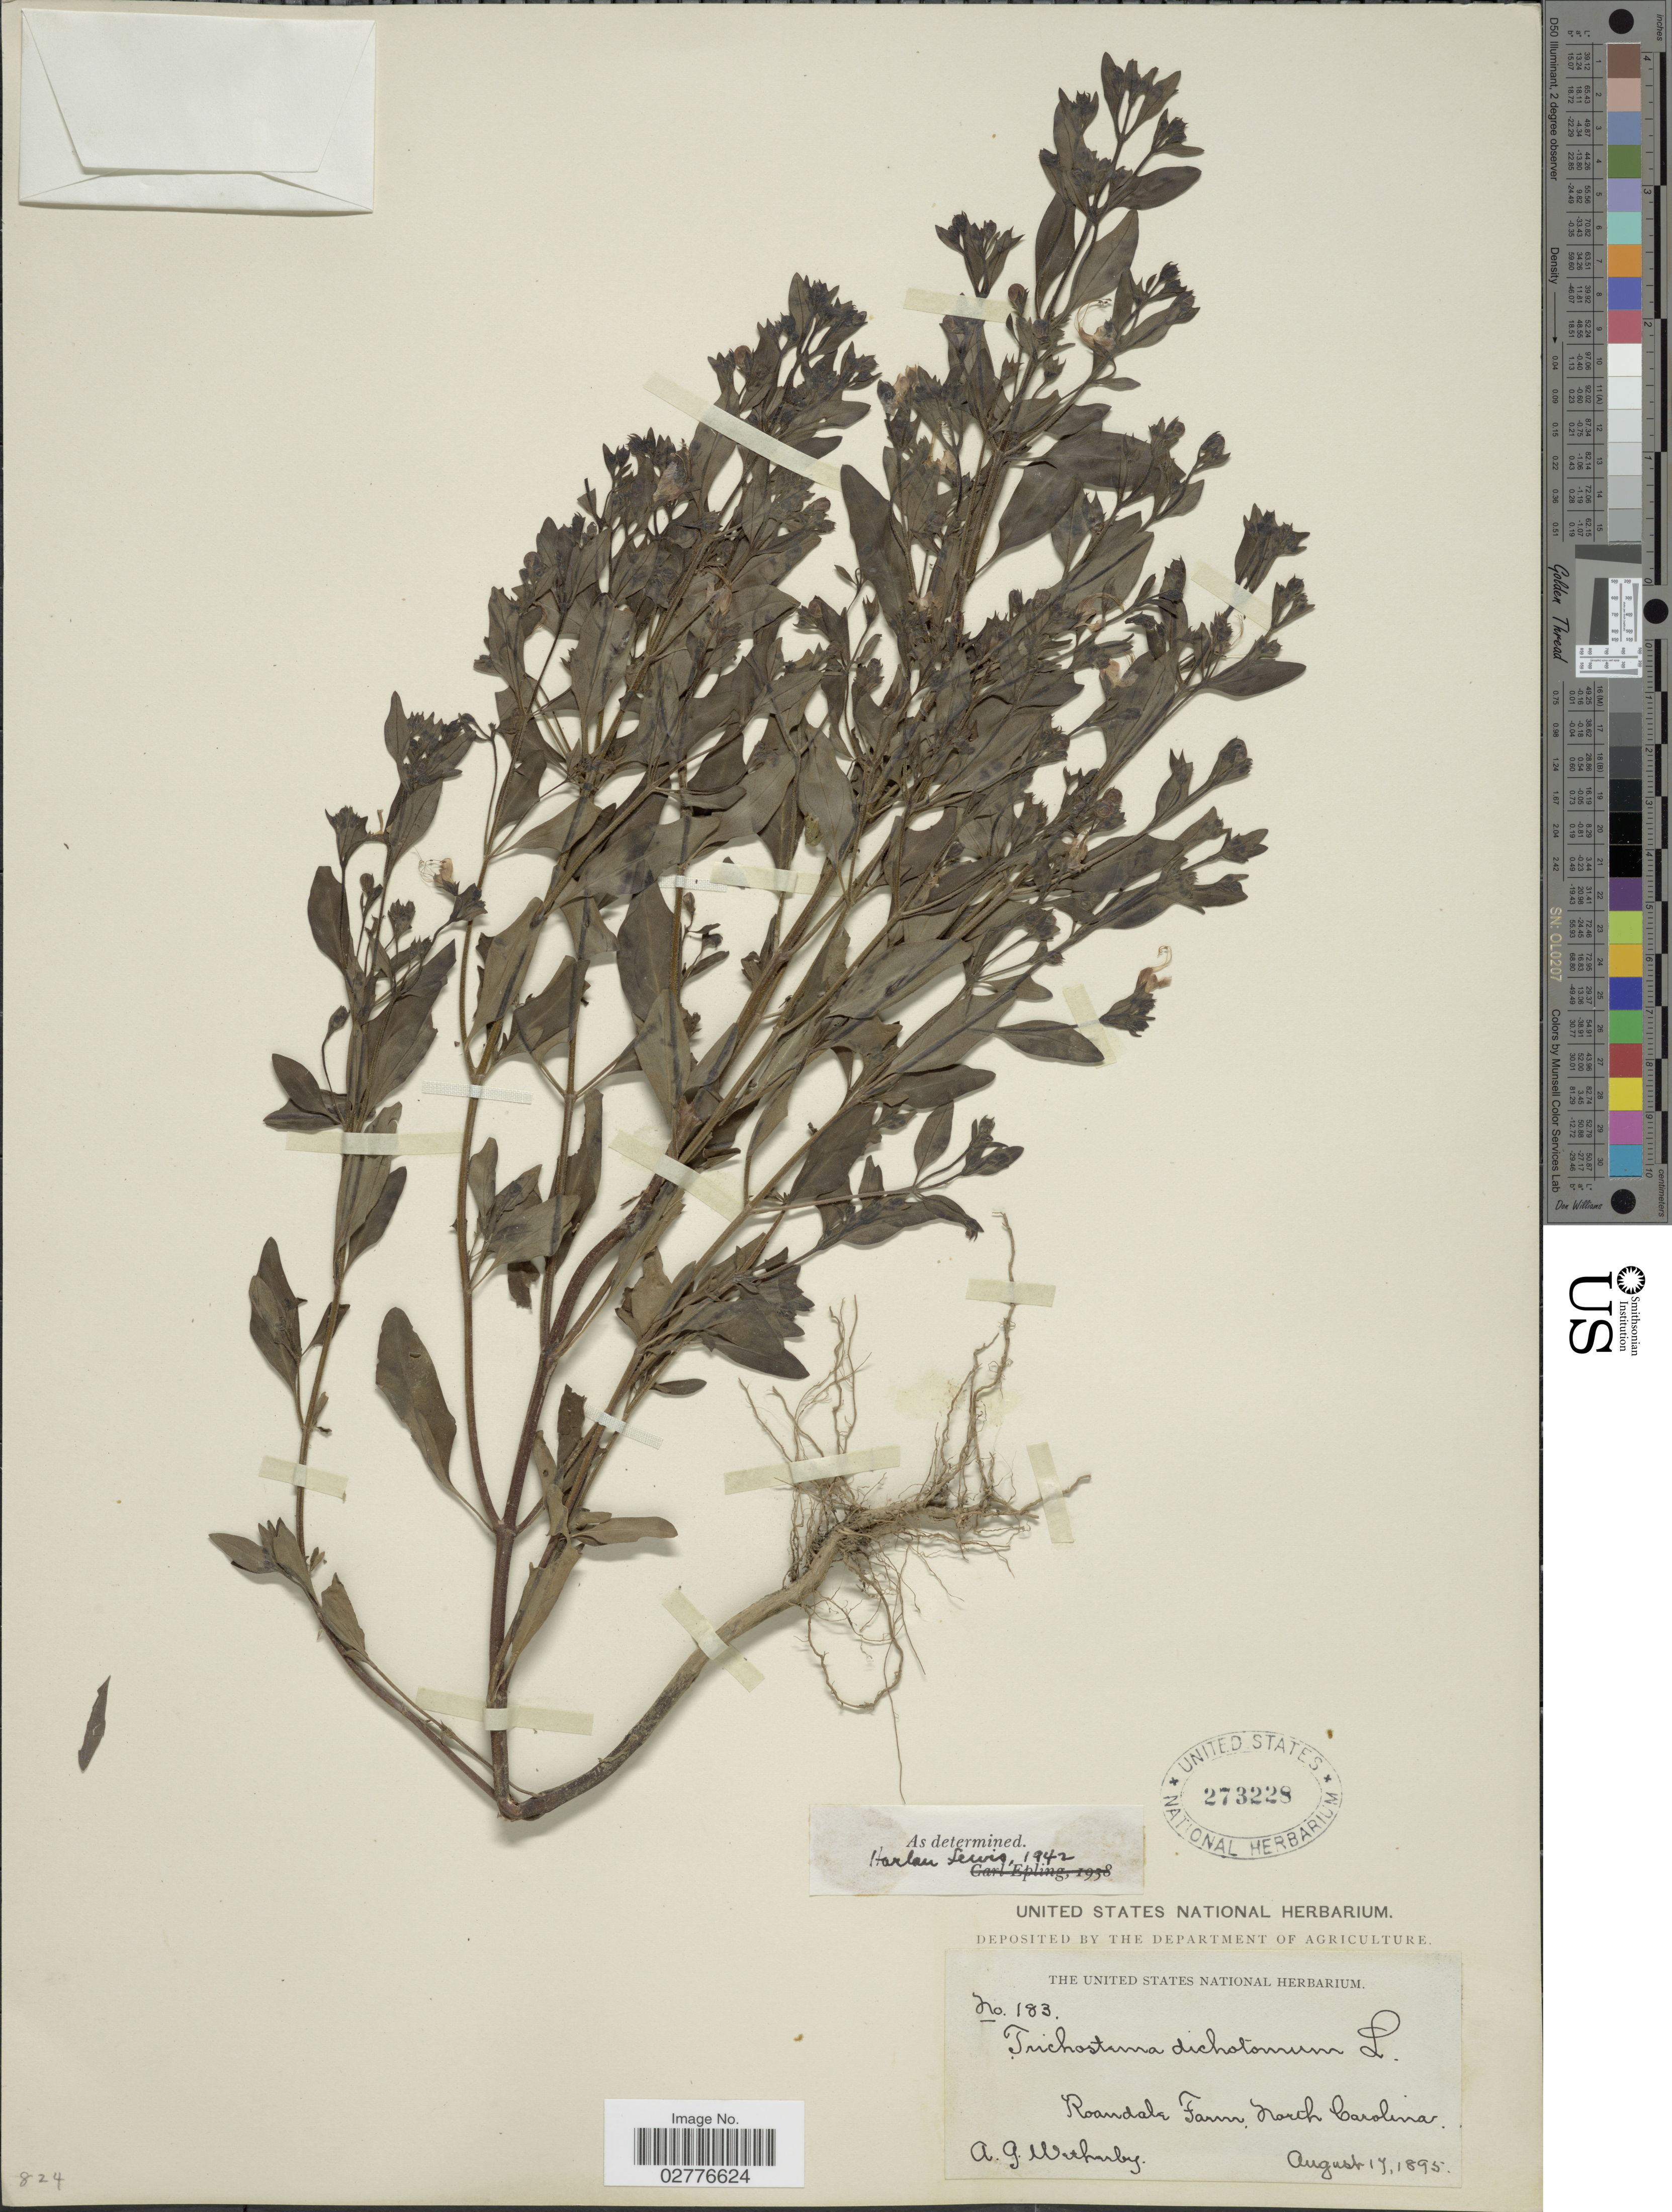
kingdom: Plantae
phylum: Tracheophyta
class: Magnoliopsida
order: Lamiales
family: Lamiaceae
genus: Trichostema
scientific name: Trichostema dichotomum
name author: L.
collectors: A. Wetherby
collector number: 183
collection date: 1895-08-17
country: United States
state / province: North Carolina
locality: Roandale Farm.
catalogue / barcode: US 273228